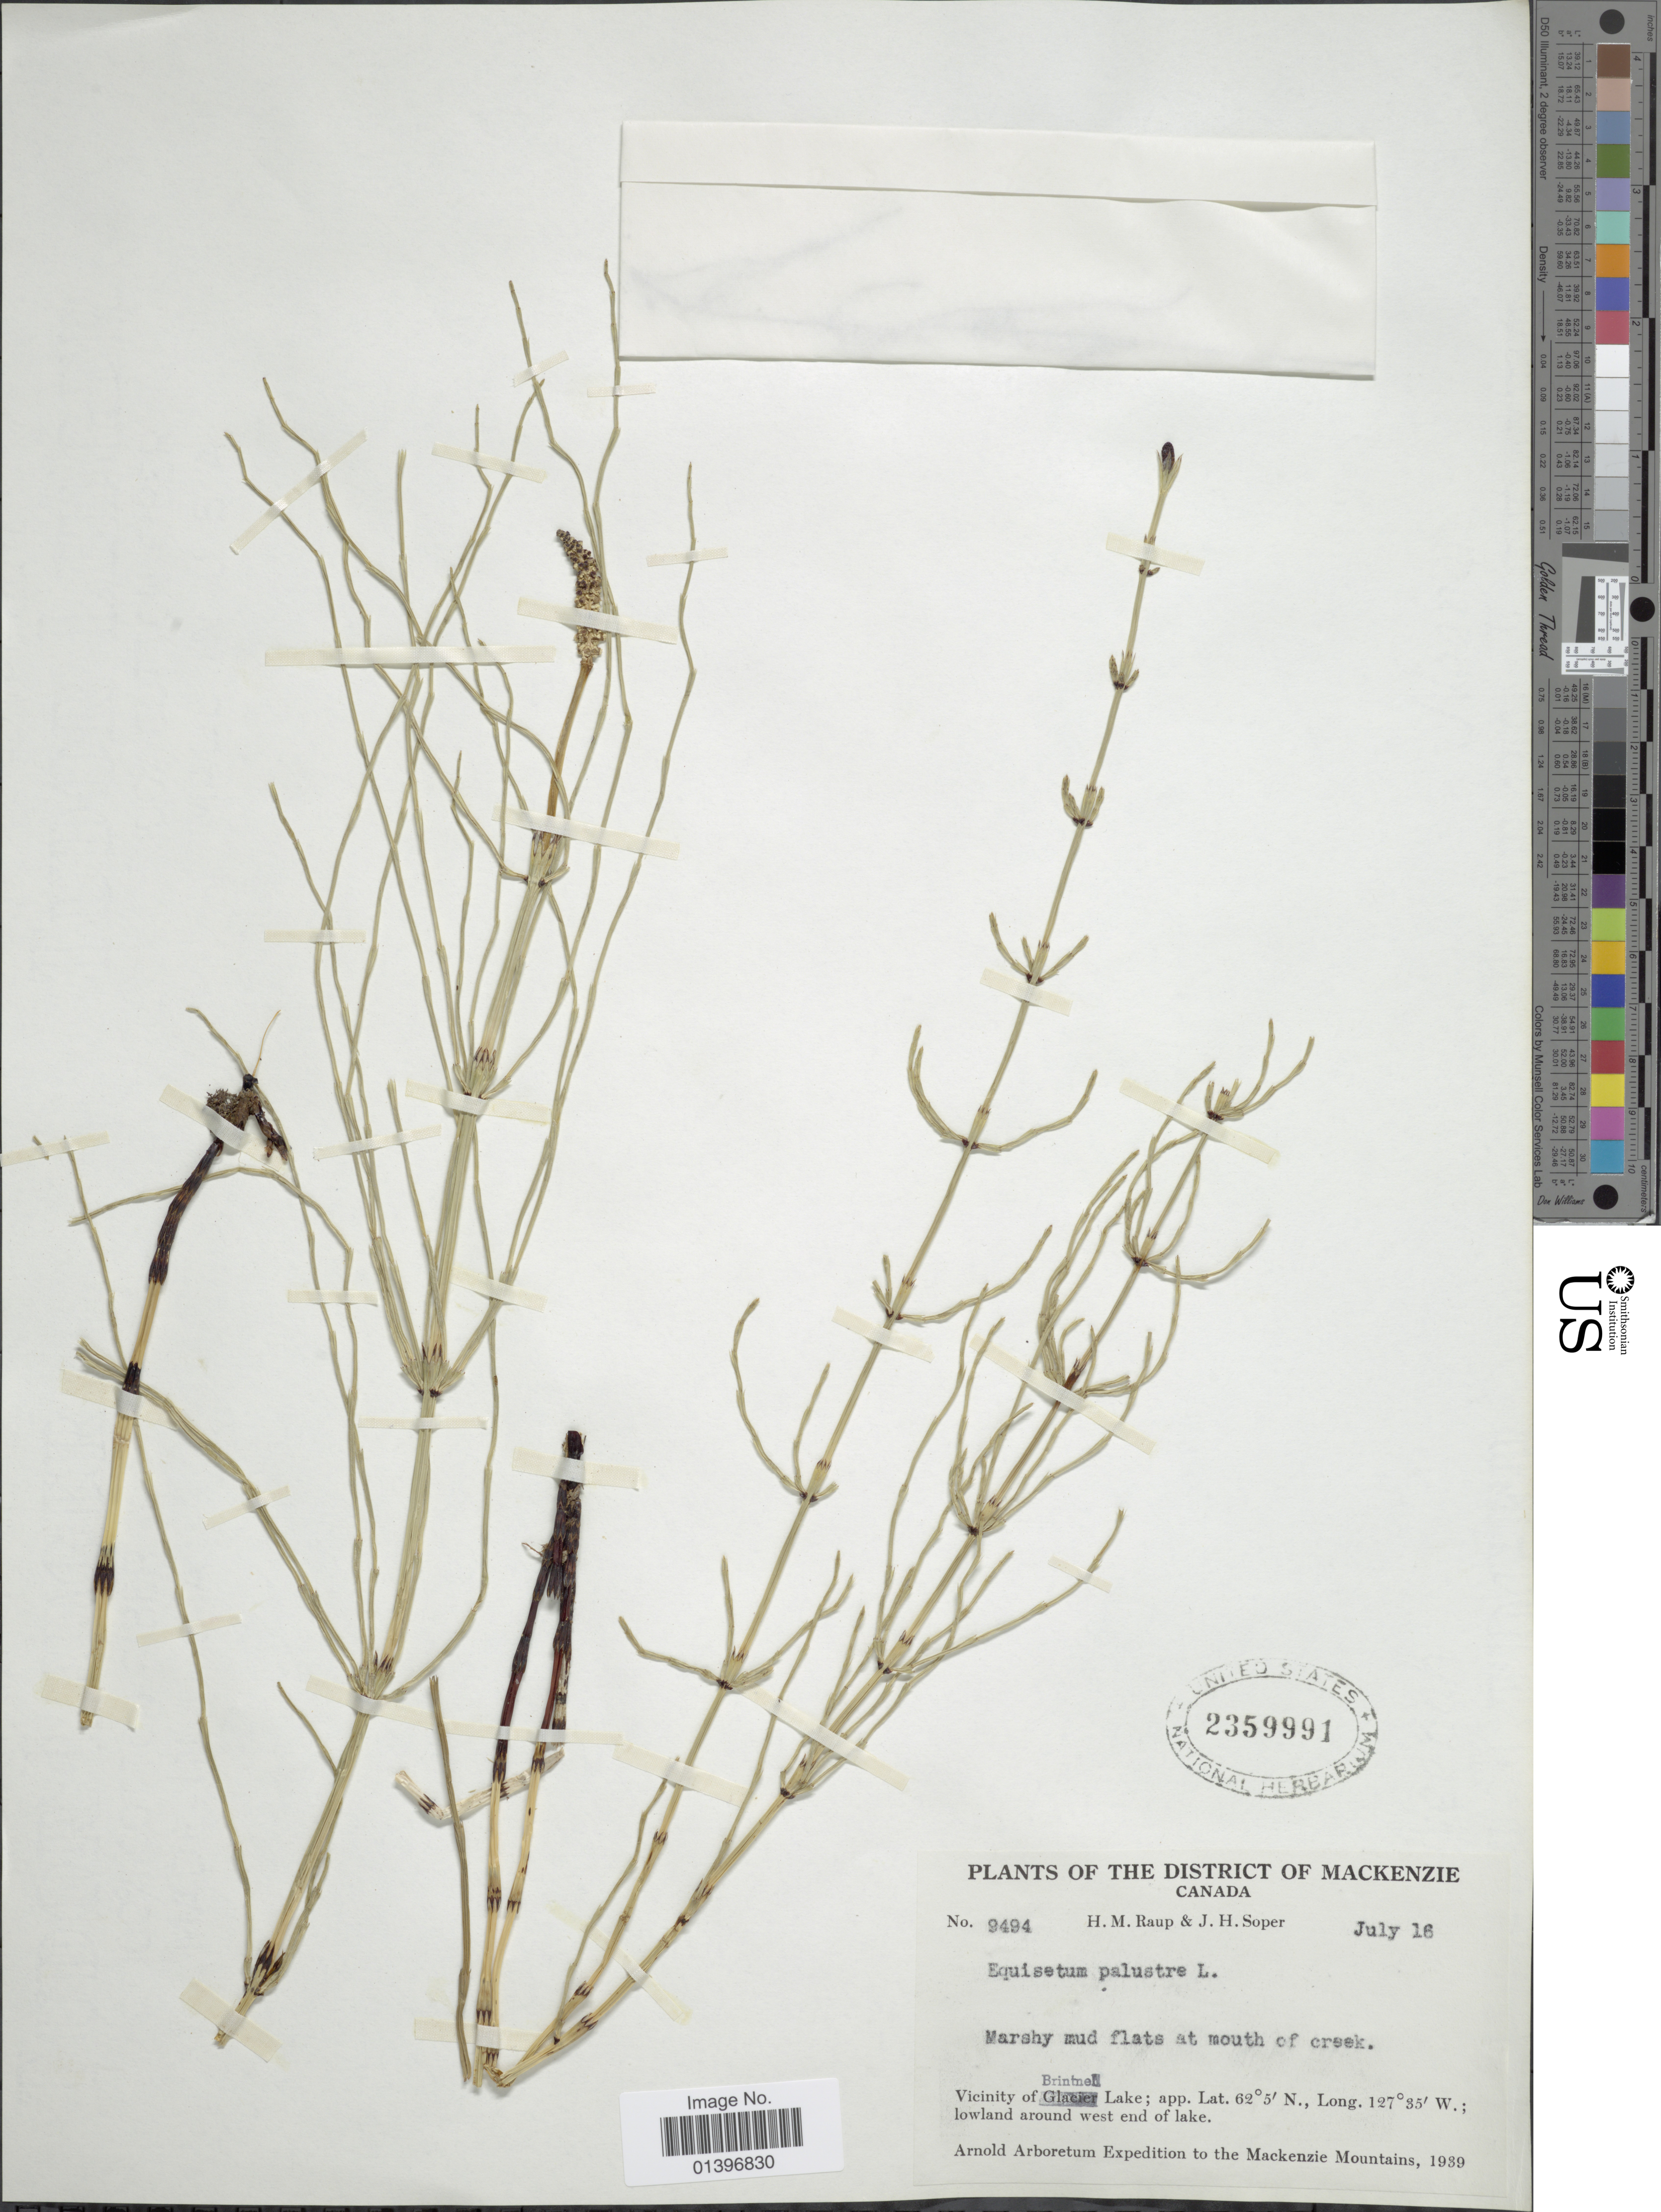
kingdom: Plantae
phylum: Tracheophyta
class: Polypodiopsida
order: Equisetales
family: Equisetaceae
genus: Equisetum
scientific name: Equisetum palustre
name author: L.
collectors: H. Raup & J. H. Soper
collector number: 9494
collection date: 1939-07-16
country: Canada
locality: Plants of the District of Mackenzie. Vicinity of Brintnell Lake.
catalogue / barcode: US 2359991